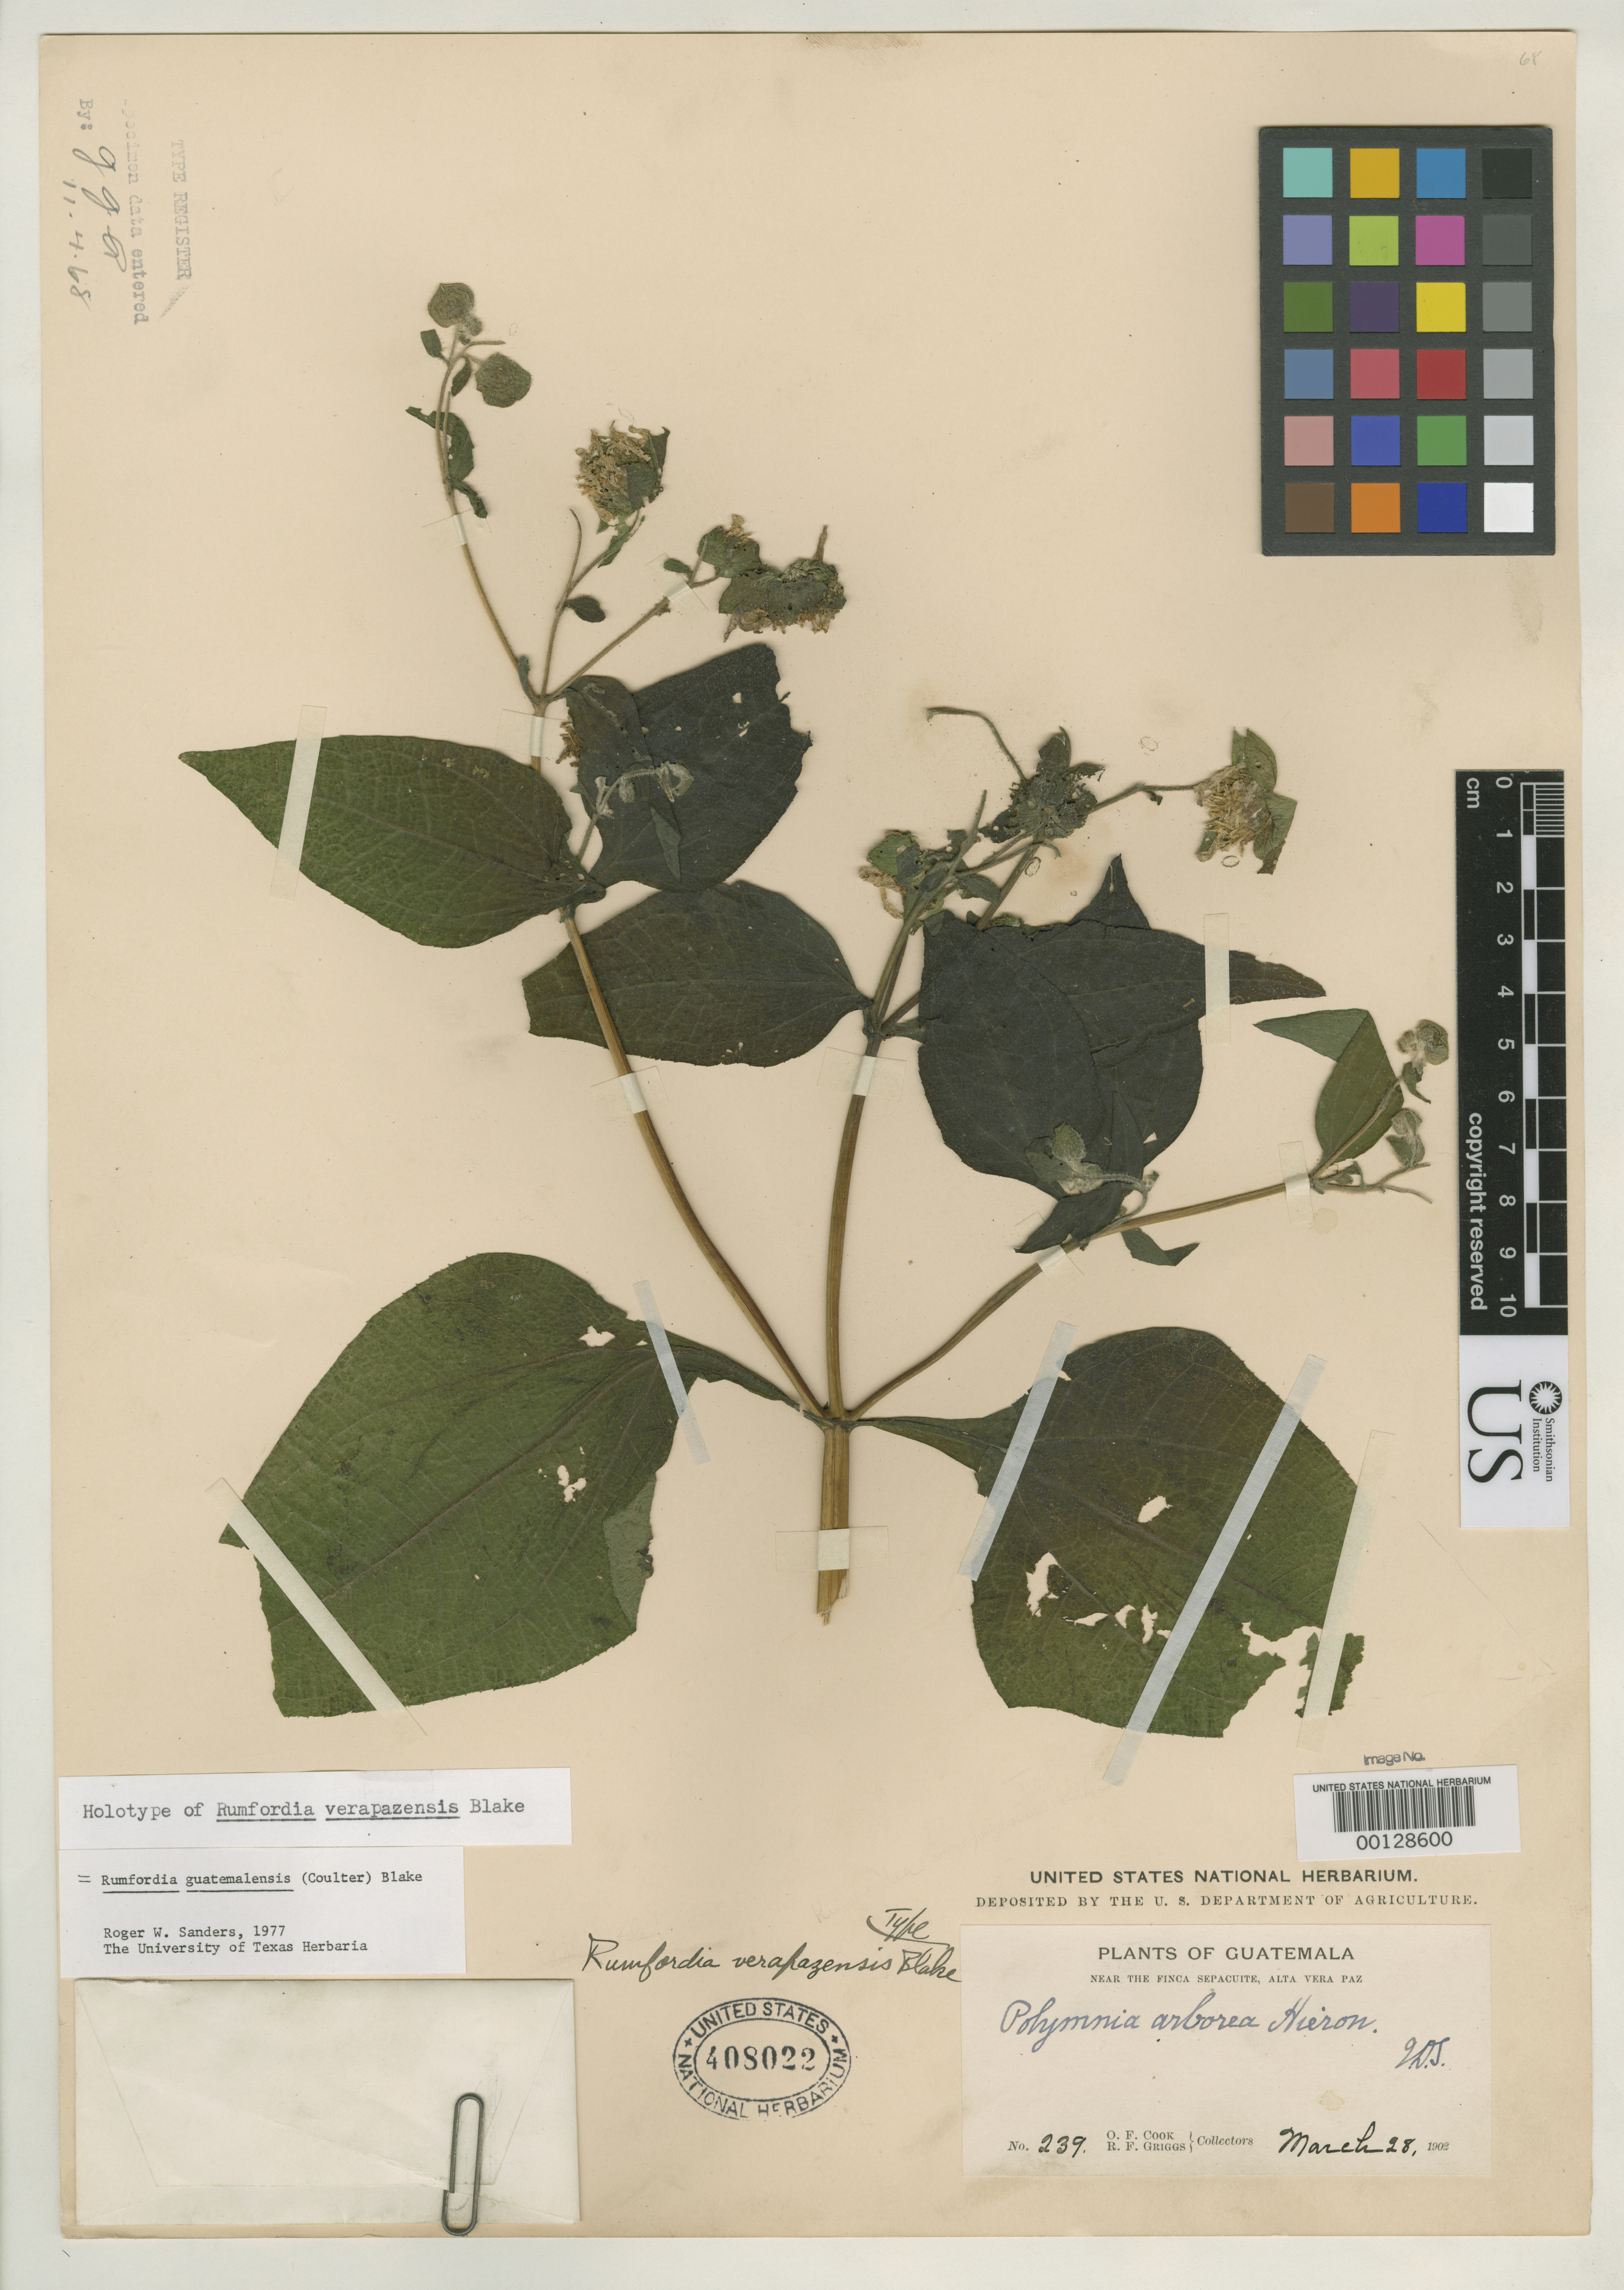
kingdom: Plantae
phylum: Tracheophyta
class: Magnoliopsida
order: Asterales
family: Asteraceae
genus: Rumfordia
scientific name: Rumfordia verapazensis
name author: S.F. Blake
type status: Holotype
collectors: O. F. Cook & R. F. Griggs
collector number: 239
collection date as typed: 28 Mar 1902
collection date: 1902-03-28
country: Guatemala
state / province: Alta Verapaz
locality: Finca Sepacuite.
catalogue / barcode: US 408022